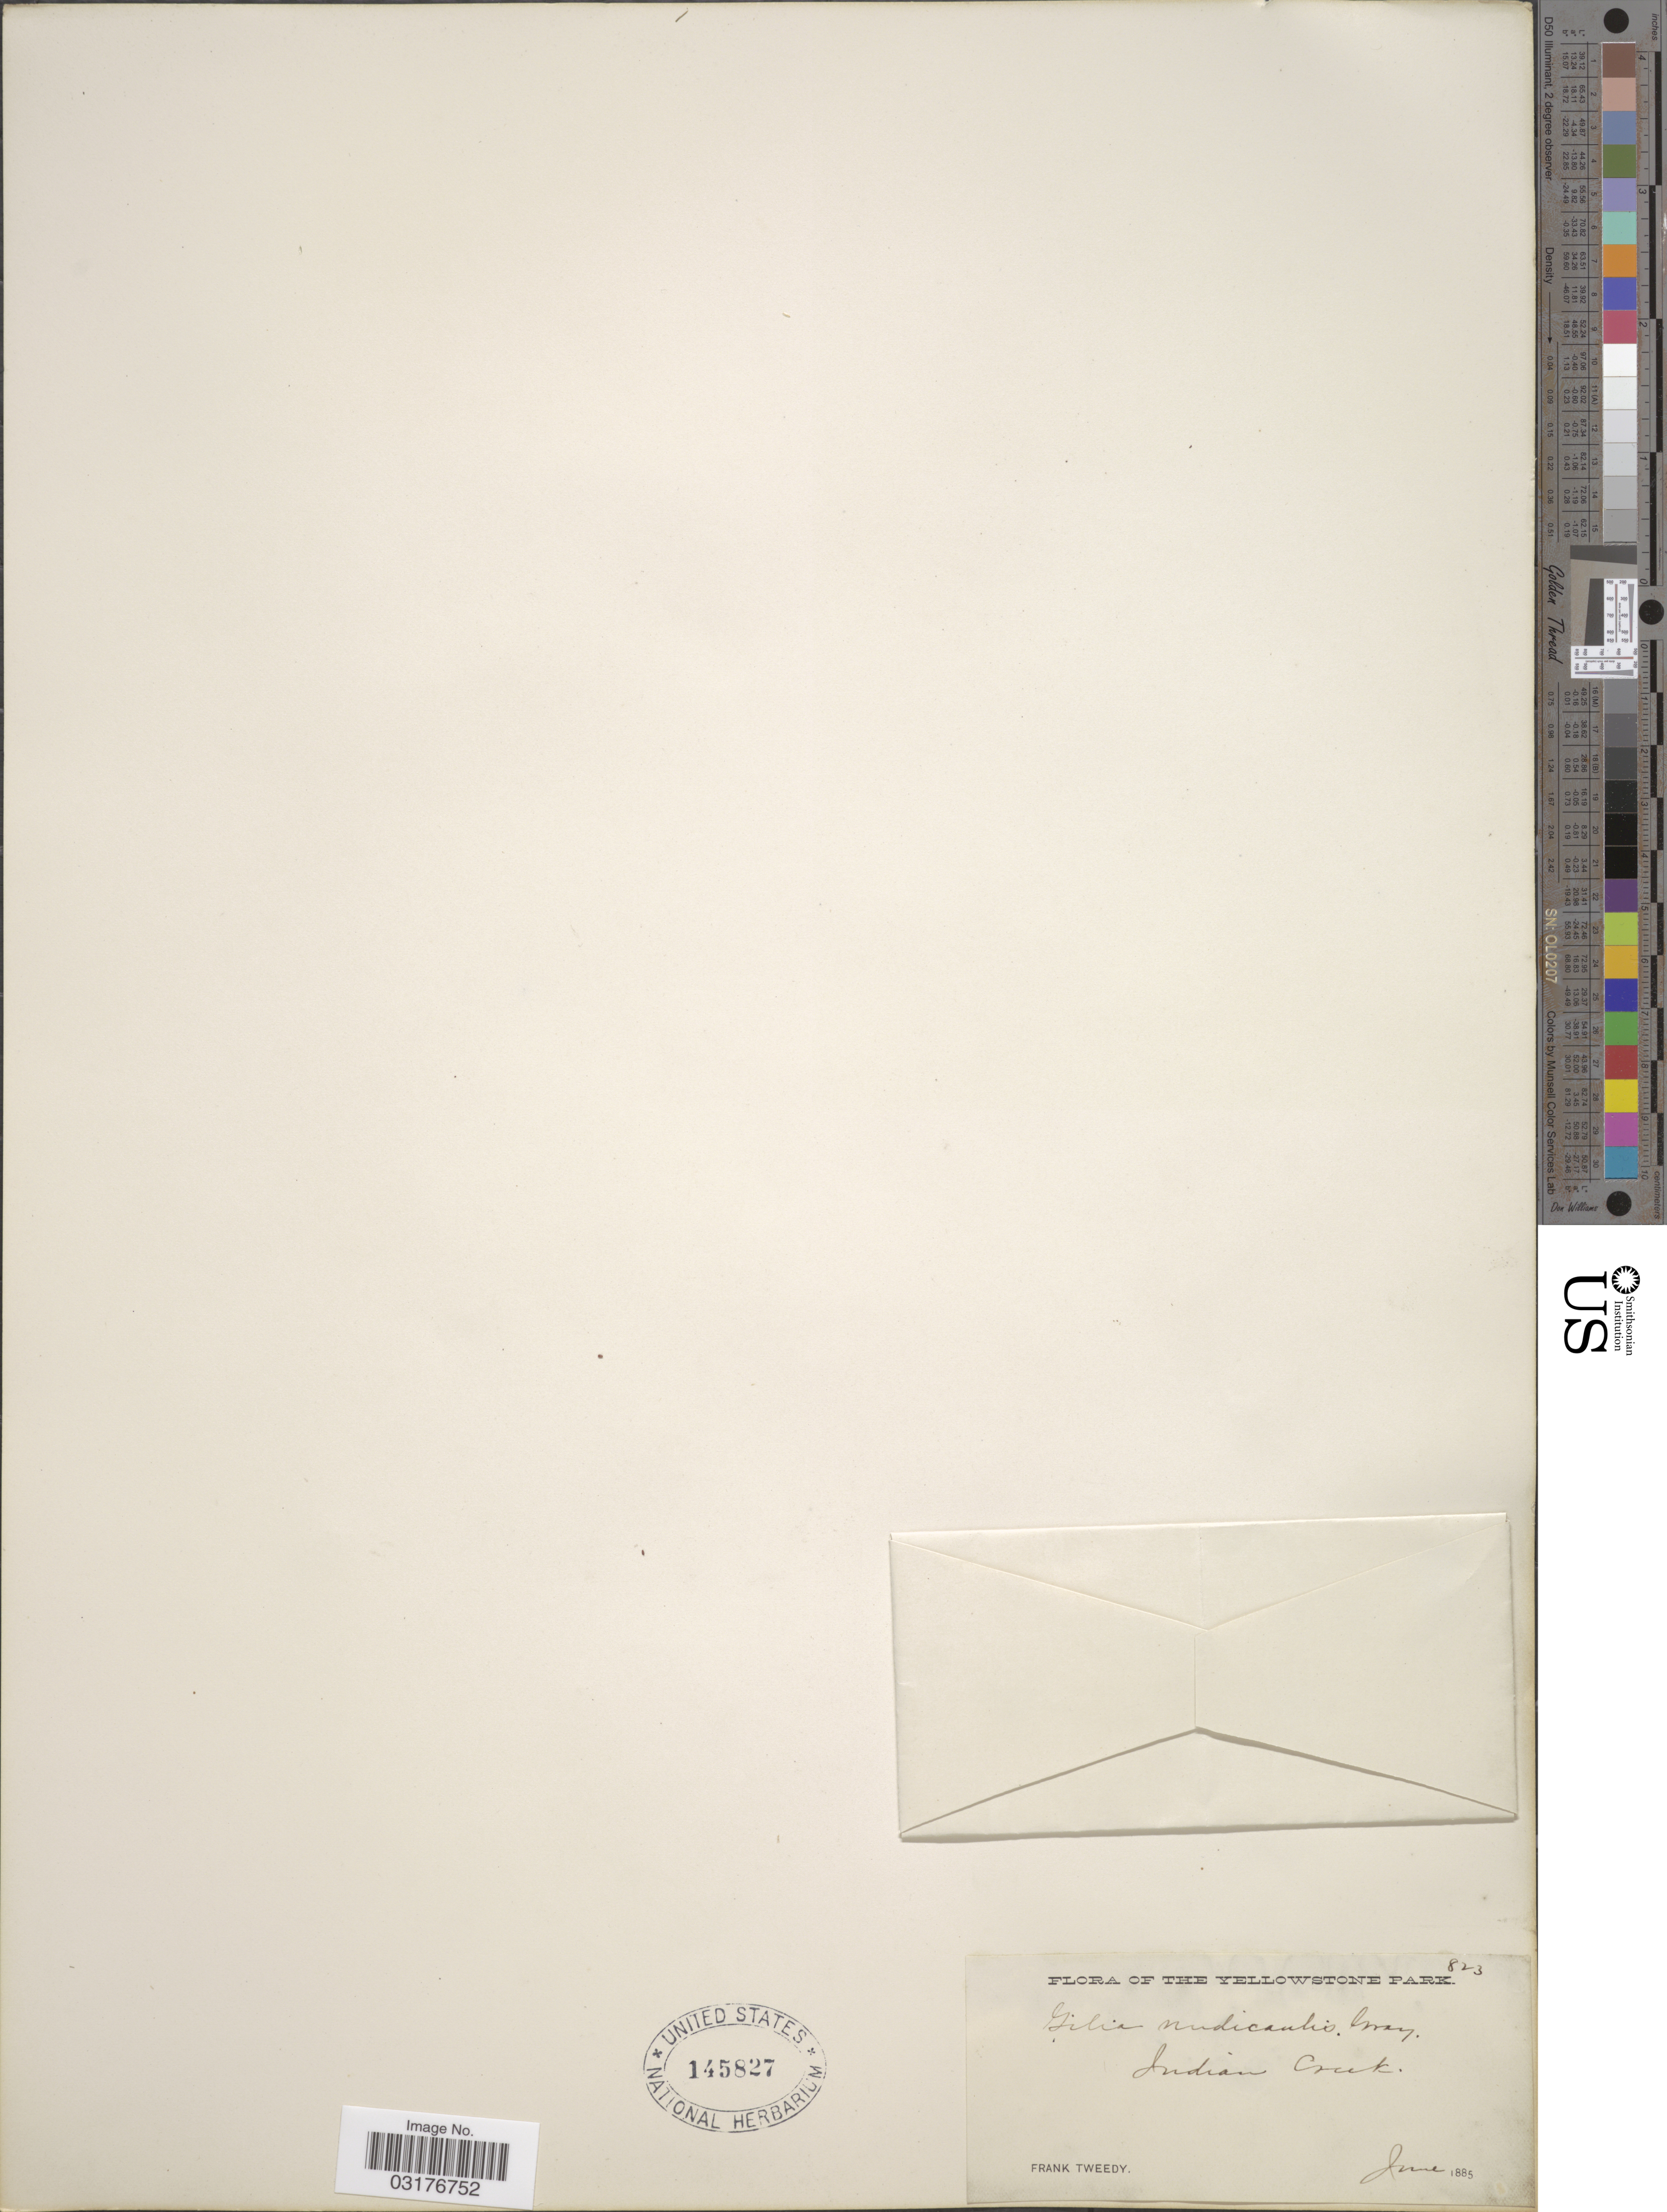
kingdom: Plantae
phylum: Tracheophyta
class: Magnoliopsida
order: Ericales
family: Polemoniaceae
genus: Gymnosteris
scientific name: Gymnosteris parvula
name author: A. Heller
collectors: F. Tweedy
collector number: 823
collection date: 1885-06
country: United States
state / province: Wyoming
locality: The Yellowstone Park. Indian Creek.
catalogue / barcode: US 145827